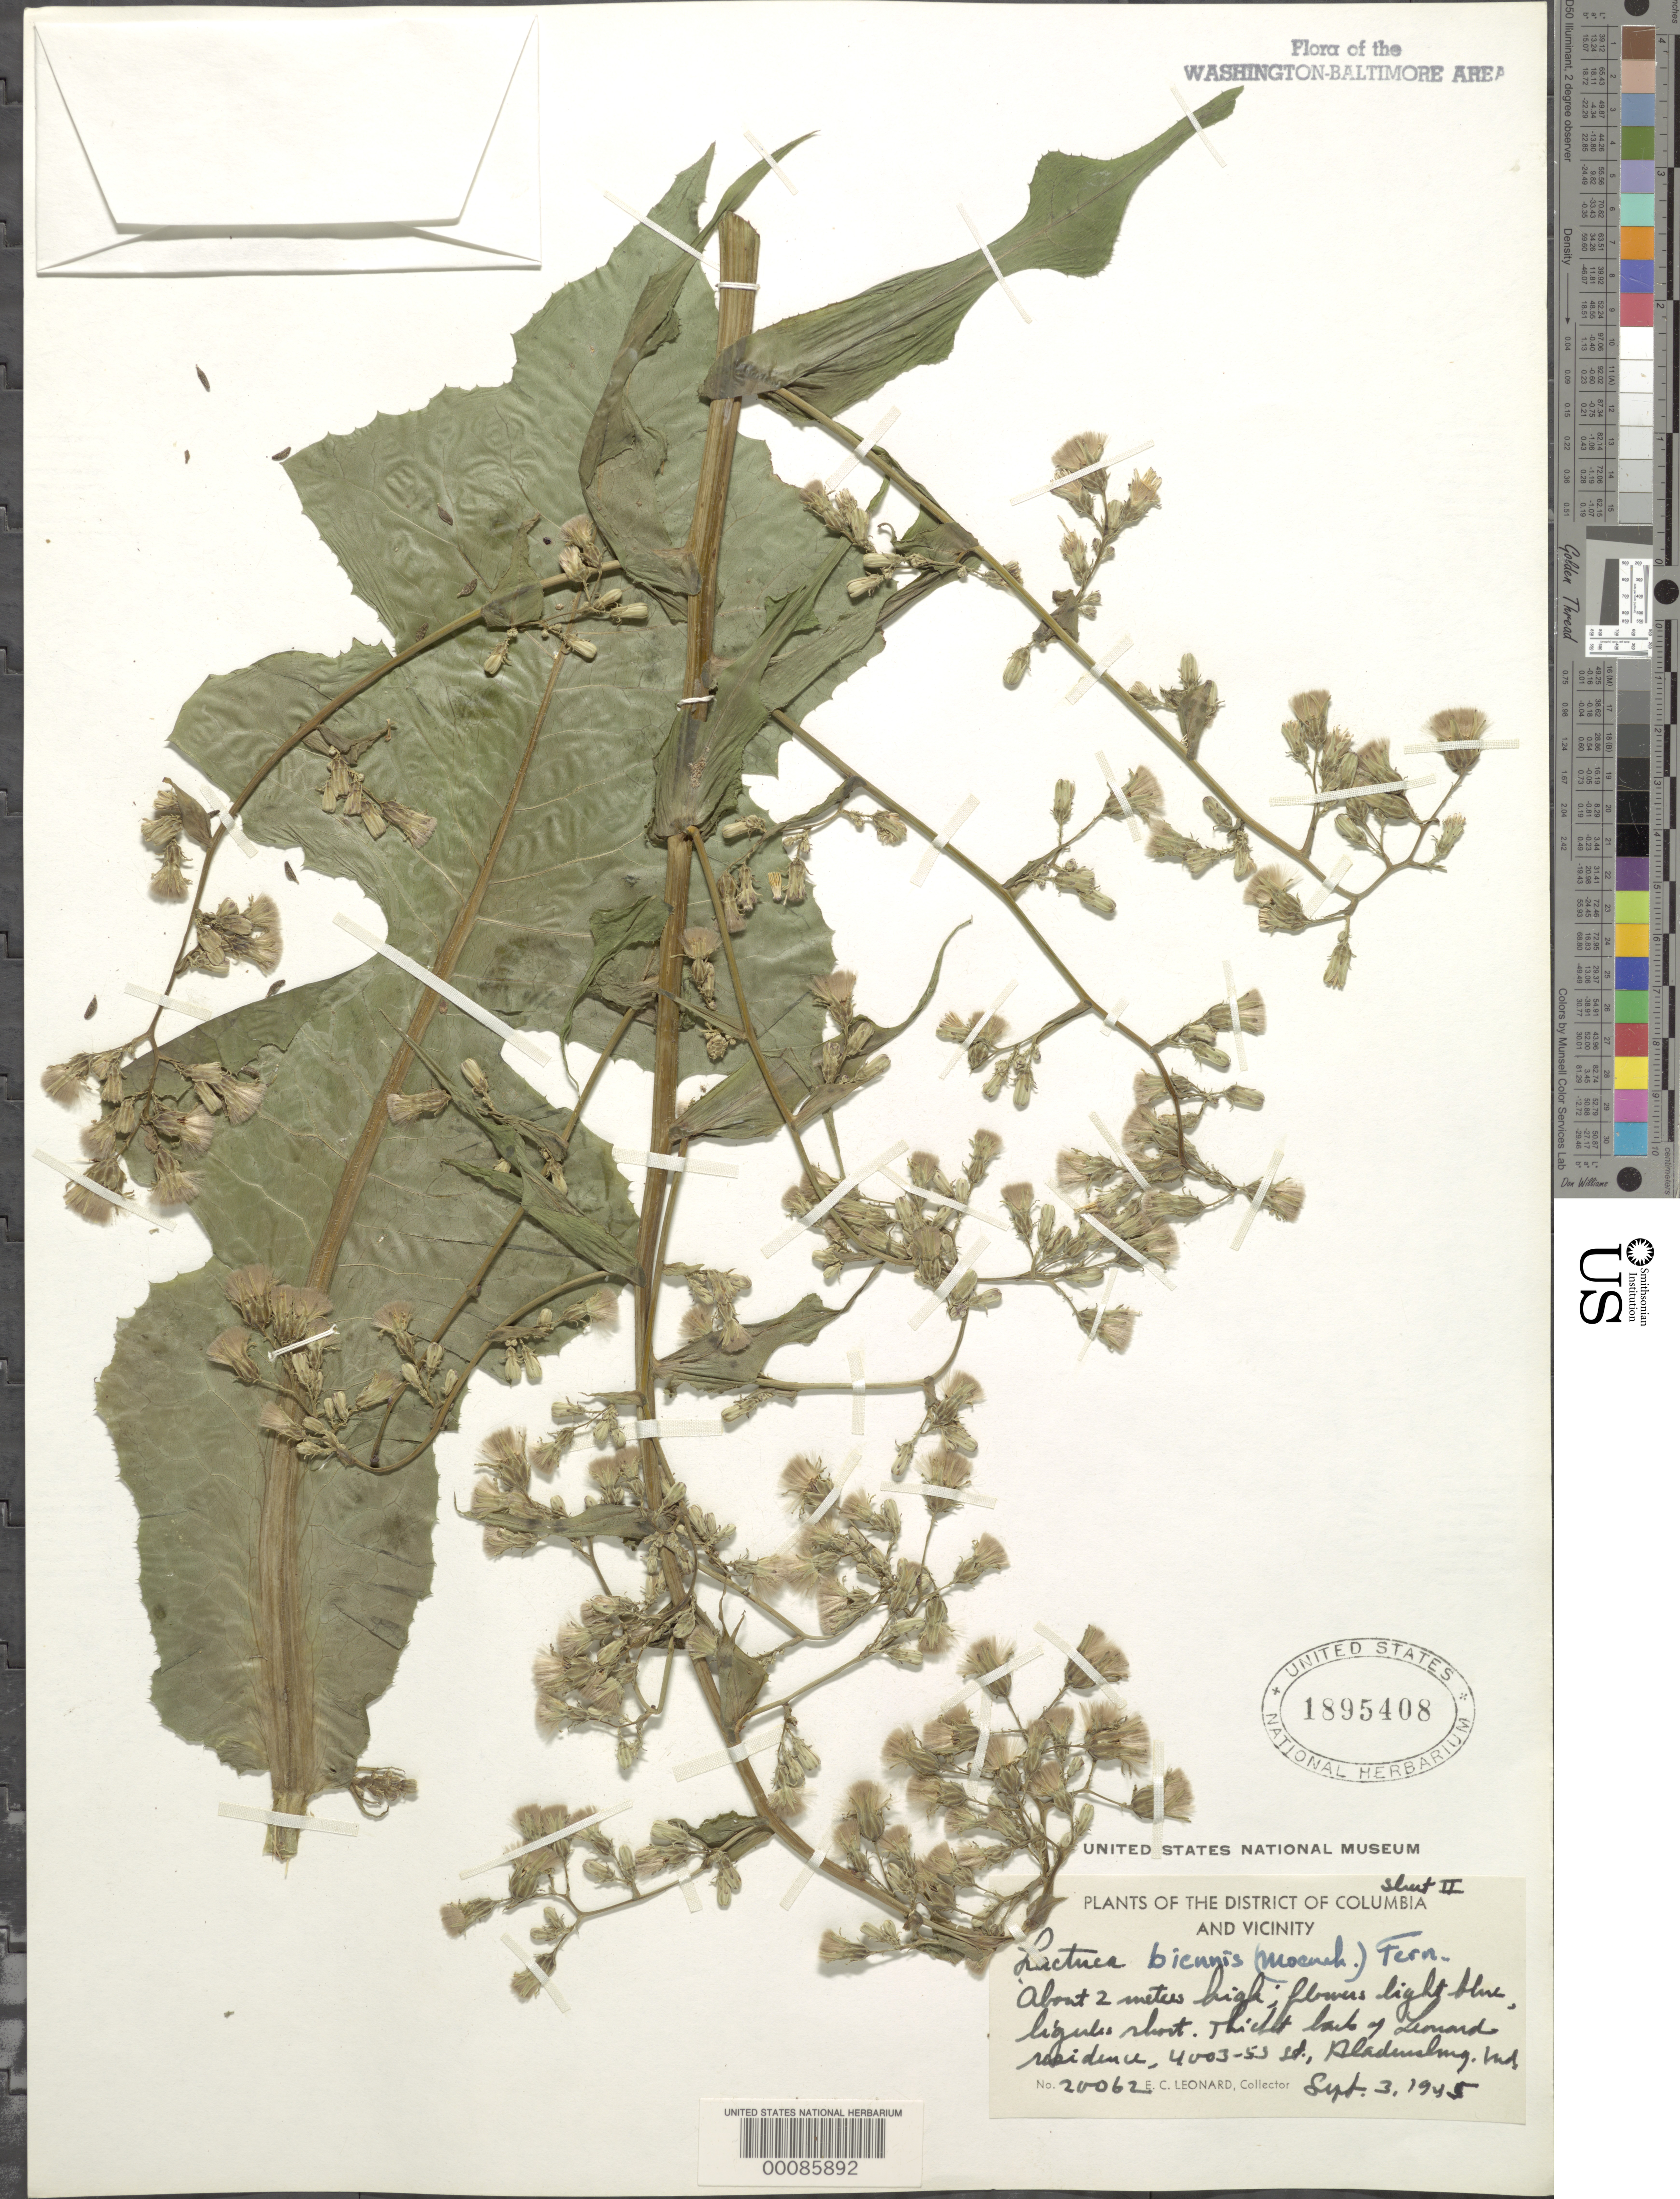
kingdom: Plantae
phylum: Tracheophyta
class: Magnoliopsida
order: Asterales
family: Asteraceae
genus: Lactuca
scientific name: Lactuca biennis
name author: (Moench) Fernald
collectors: E. C. Leonard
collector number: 20062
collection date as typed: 03 Sep 1945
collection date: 1945-09-03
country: United States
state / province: Maryland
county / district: Prince George's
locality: Bladensburg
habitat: Thicket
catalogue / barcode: US 1895408